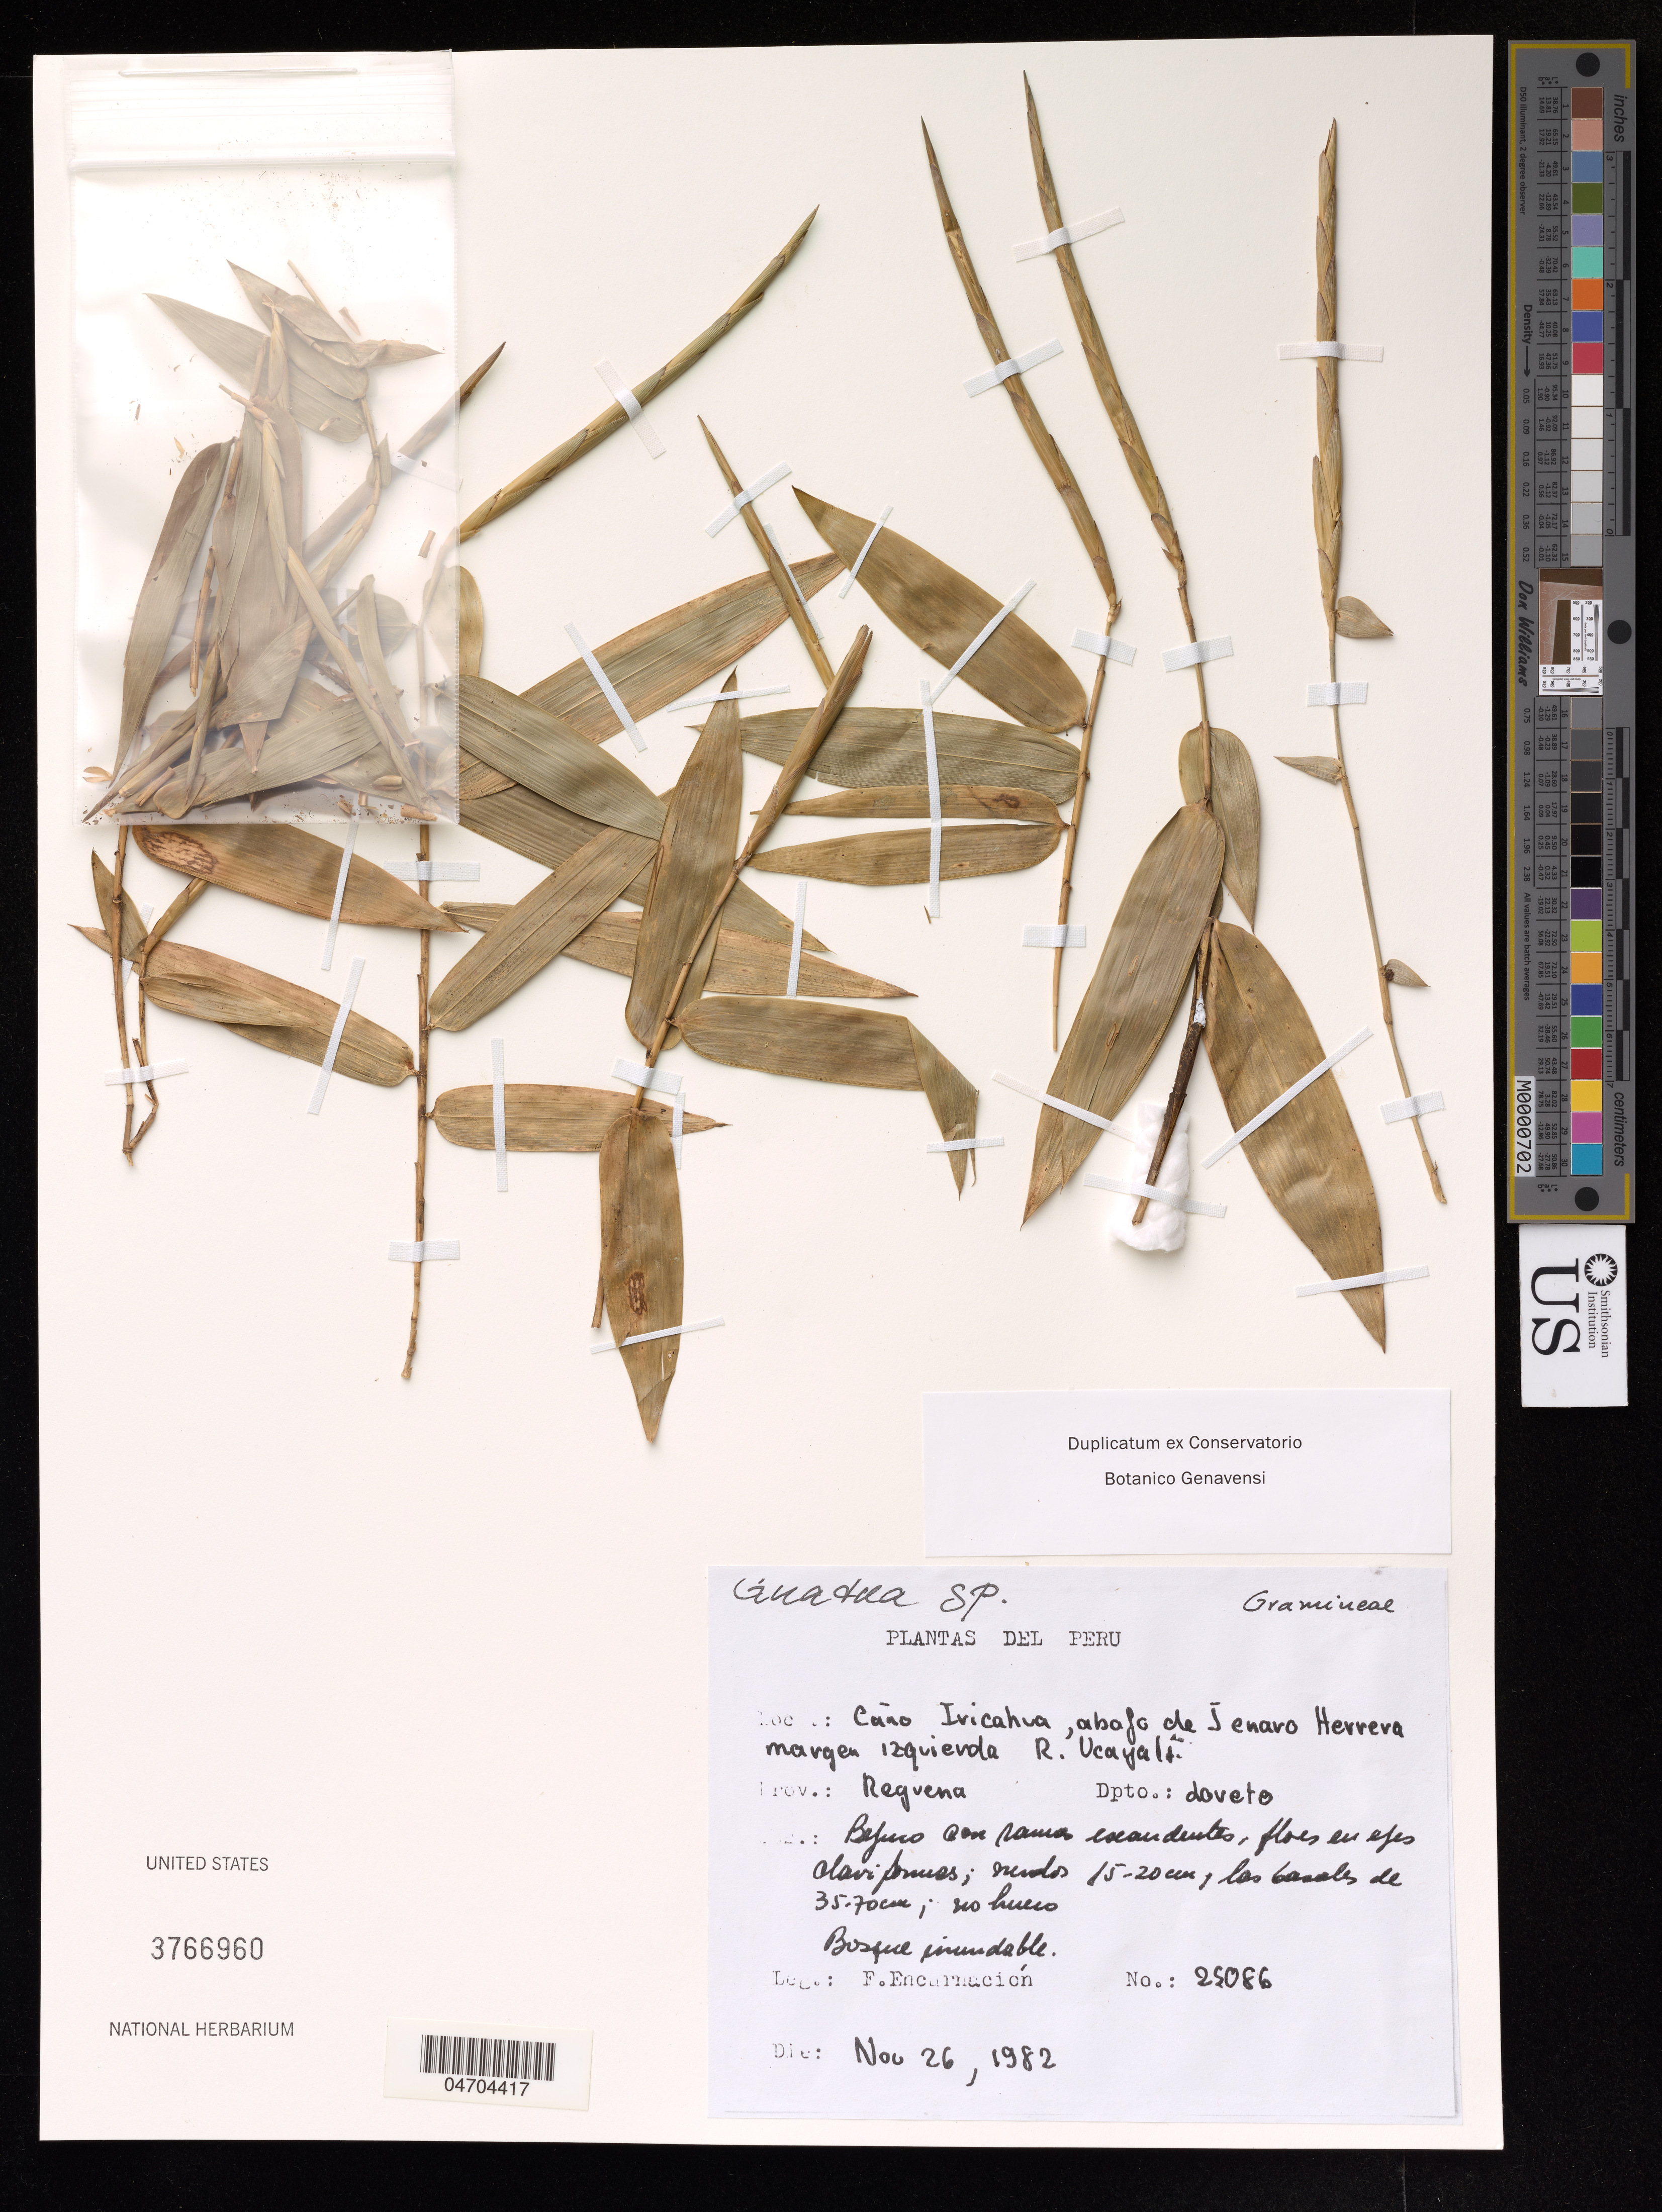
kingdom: Plantae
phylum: Tracheophyta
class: Liliopsida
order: Poales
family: Poaceae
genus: Guadua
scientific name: Guadua sp.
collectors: F. Encarnación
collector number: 25086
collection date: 1982-11-26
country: Peru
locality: Cáno Iricahua, abaso de Senaro Herrera margen izquierda R. Ucayali.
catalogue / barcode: US 3766960